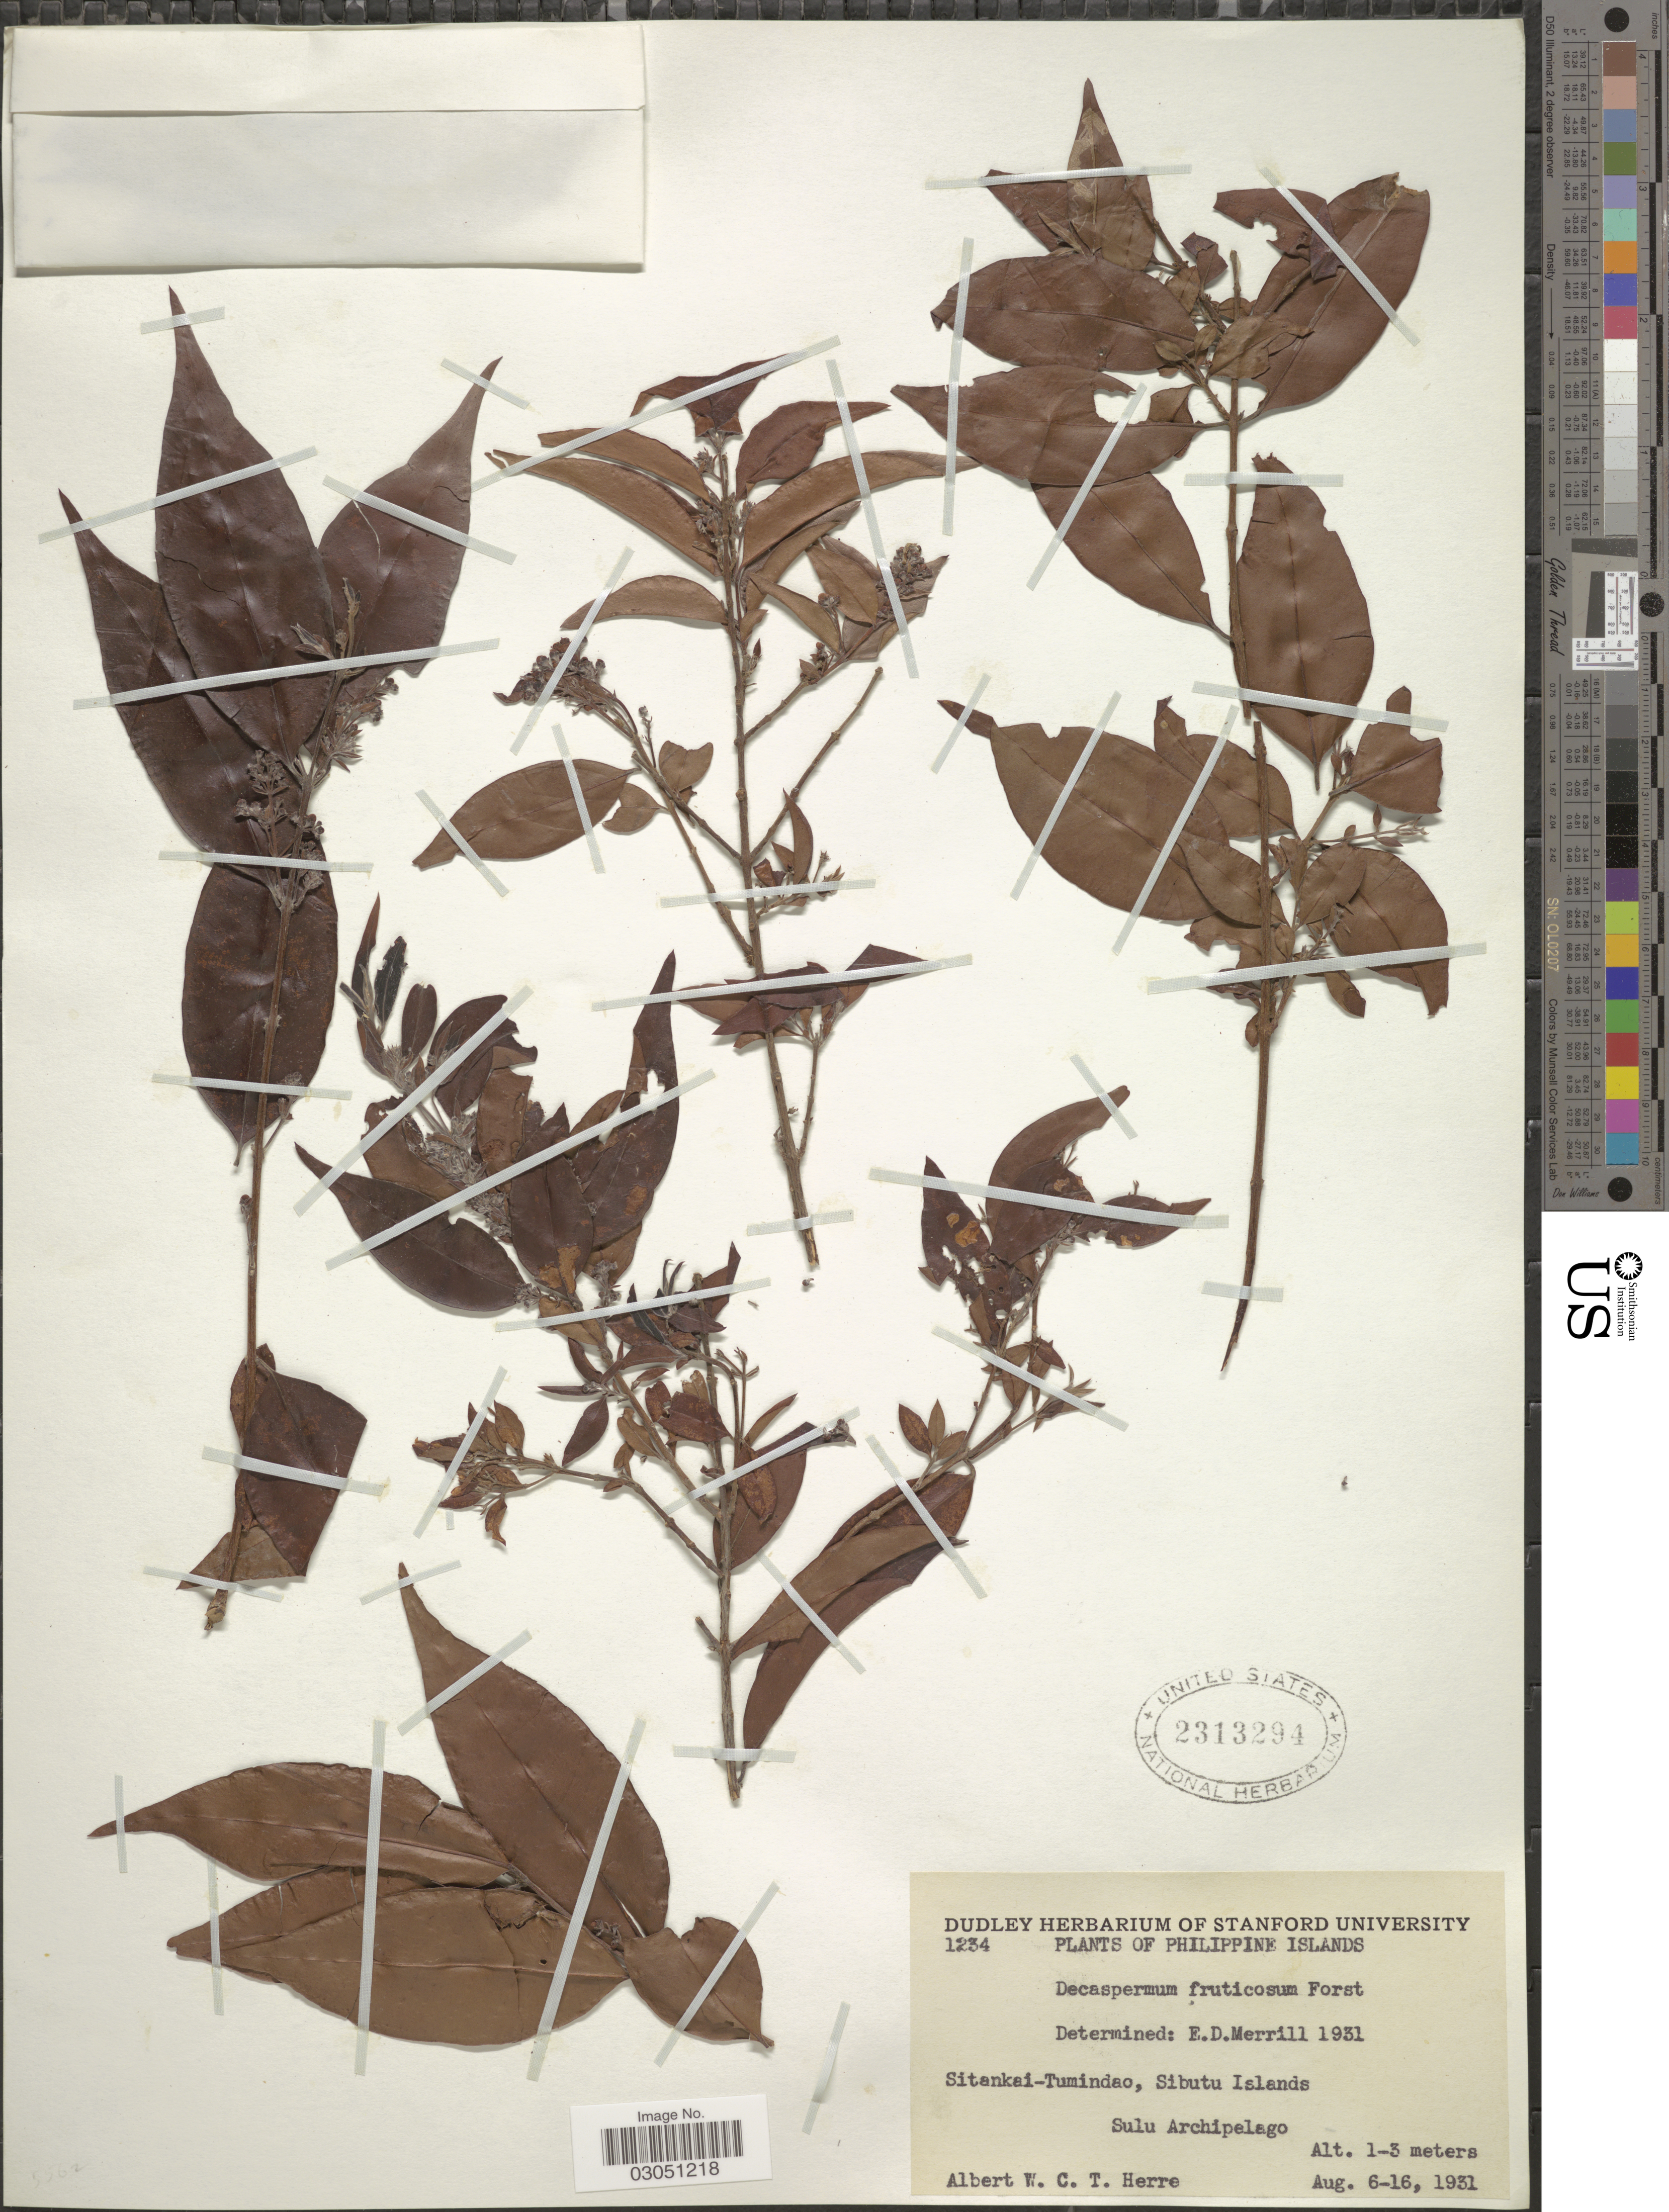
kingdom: Plantae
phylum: Tracheophyta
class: Magnoliopsida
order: Myrtales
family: Myrtaceae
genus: Decaspermum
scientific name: Decaspermum fruticosum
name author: J.R. Forst. & G. Forst.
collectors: A. W. Herre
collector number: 1234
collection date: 1931-08-06/1931-08-16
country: Philippines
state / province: Muslim Mindanao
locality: Philippine Islands, Sitankai-Tumindao, Sibutu Islands, Sulu Archipelago.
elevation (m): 1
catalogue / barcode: US 2313294